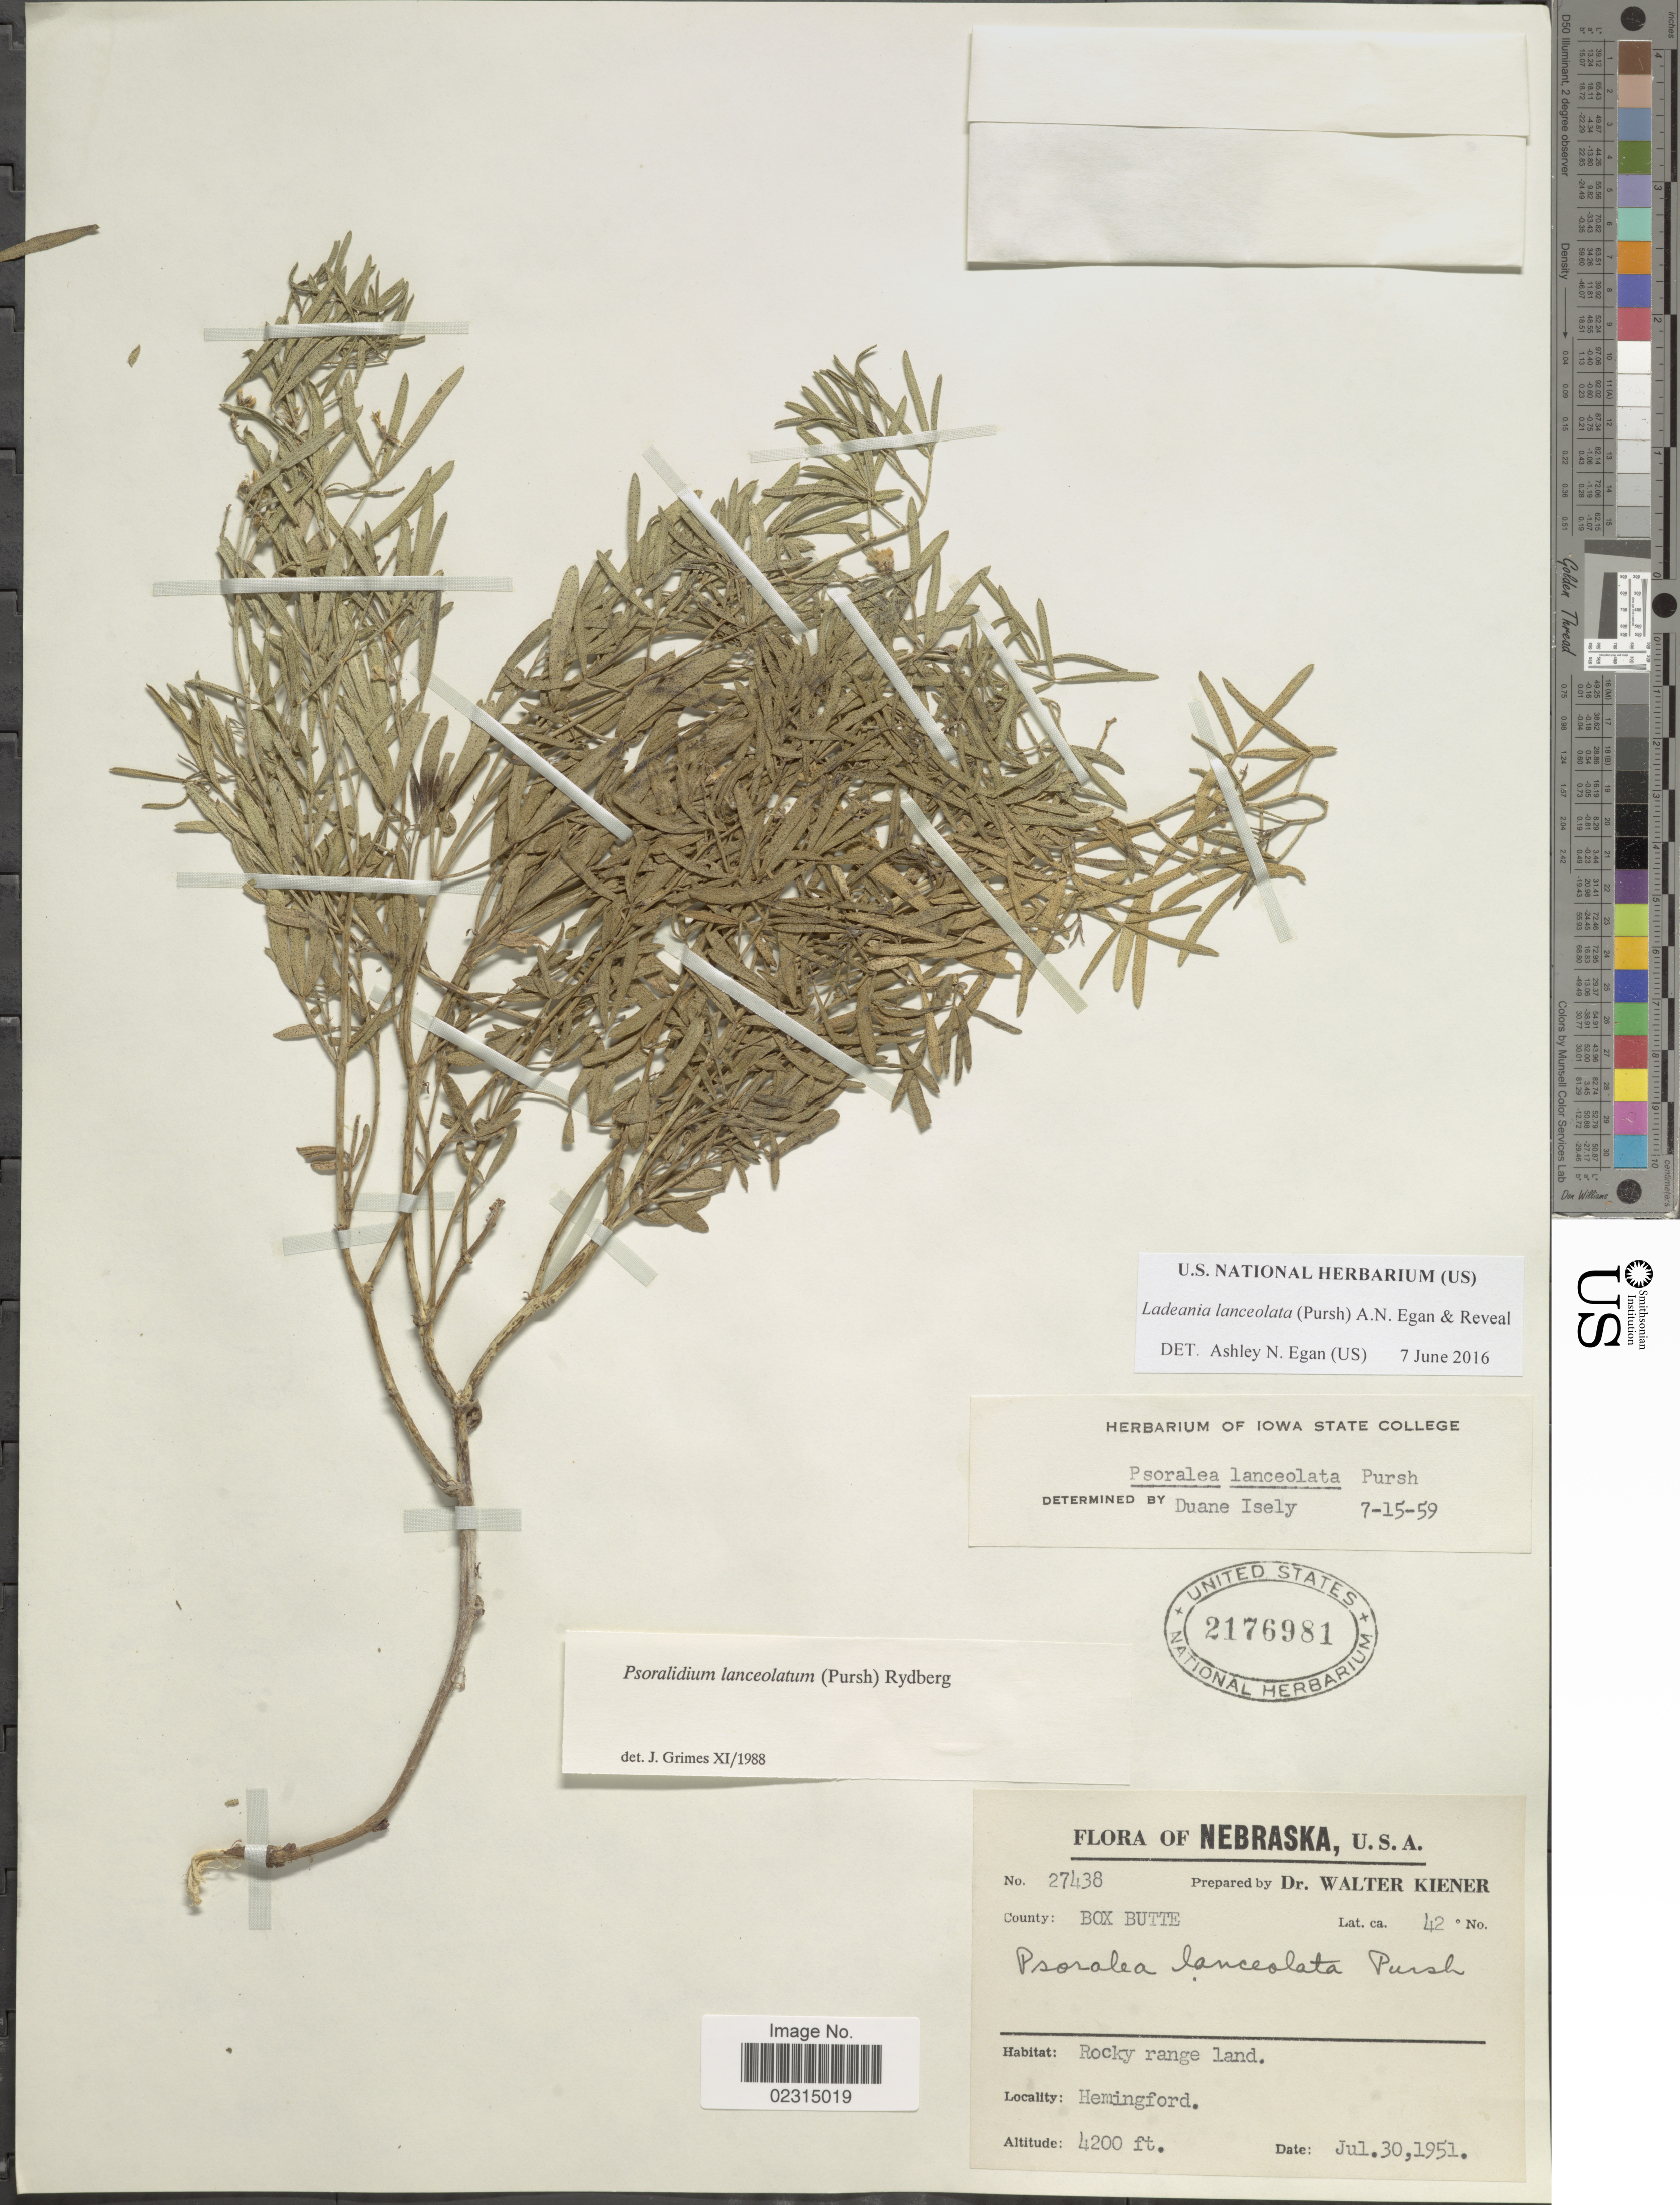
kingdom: Plantae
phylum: Tracheophyta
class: Magnoliopsida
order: Fabales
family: Fabaceae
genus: Ladeania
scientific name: Ladeania lanceolata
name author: (Pursh) A.N. Egan & Reveal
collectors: W. Kiener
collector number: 27438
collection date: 1951-07-30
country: United States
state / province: Nebraska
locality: Box Butte, Rocky range land, Hemingford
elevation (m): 1280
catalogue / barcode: US 2176981